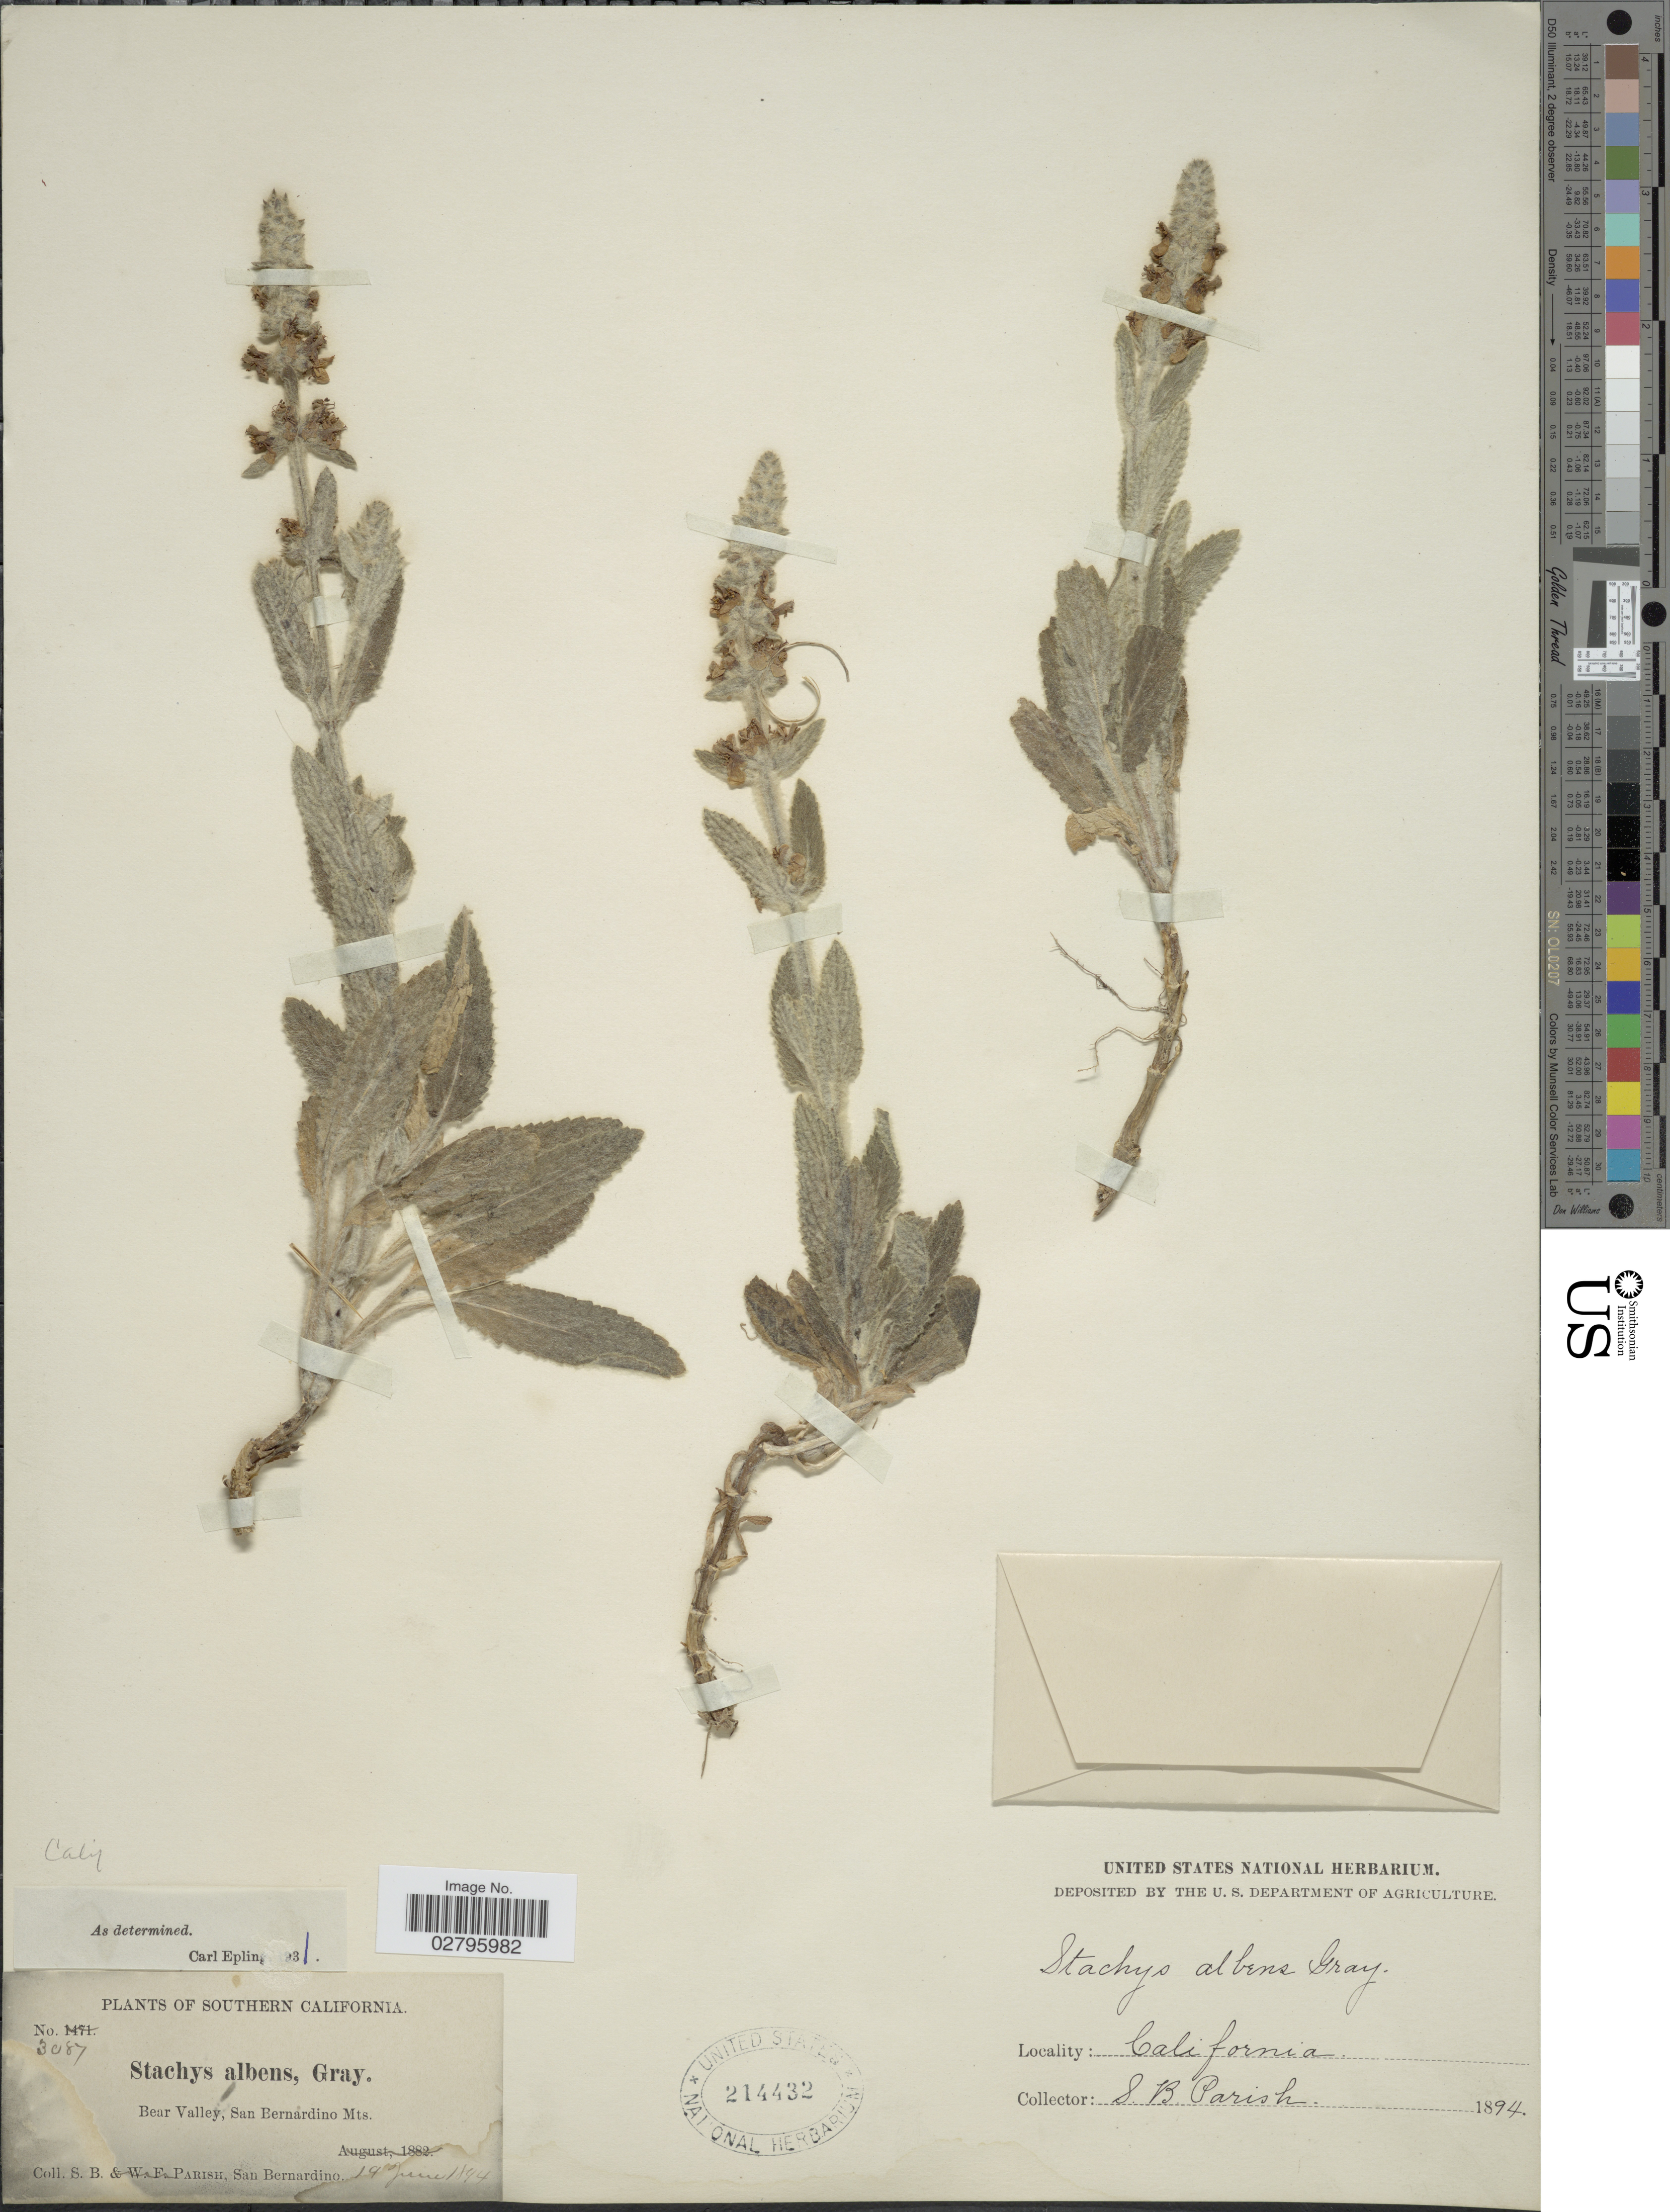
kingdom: Plantae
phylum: Tracheophyta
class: Magnoliopsida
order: Lamiales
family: Lamiaceae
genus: Stachys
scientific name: Stachys albens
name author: A. Gray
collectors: S. B. Parish & W. F. Parish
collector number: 3087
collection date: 1894-06-19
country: United States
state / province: California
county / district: San Bernardino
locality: Southern California. Bear Valley, San Bernardino Mts.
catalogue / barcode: US 214432